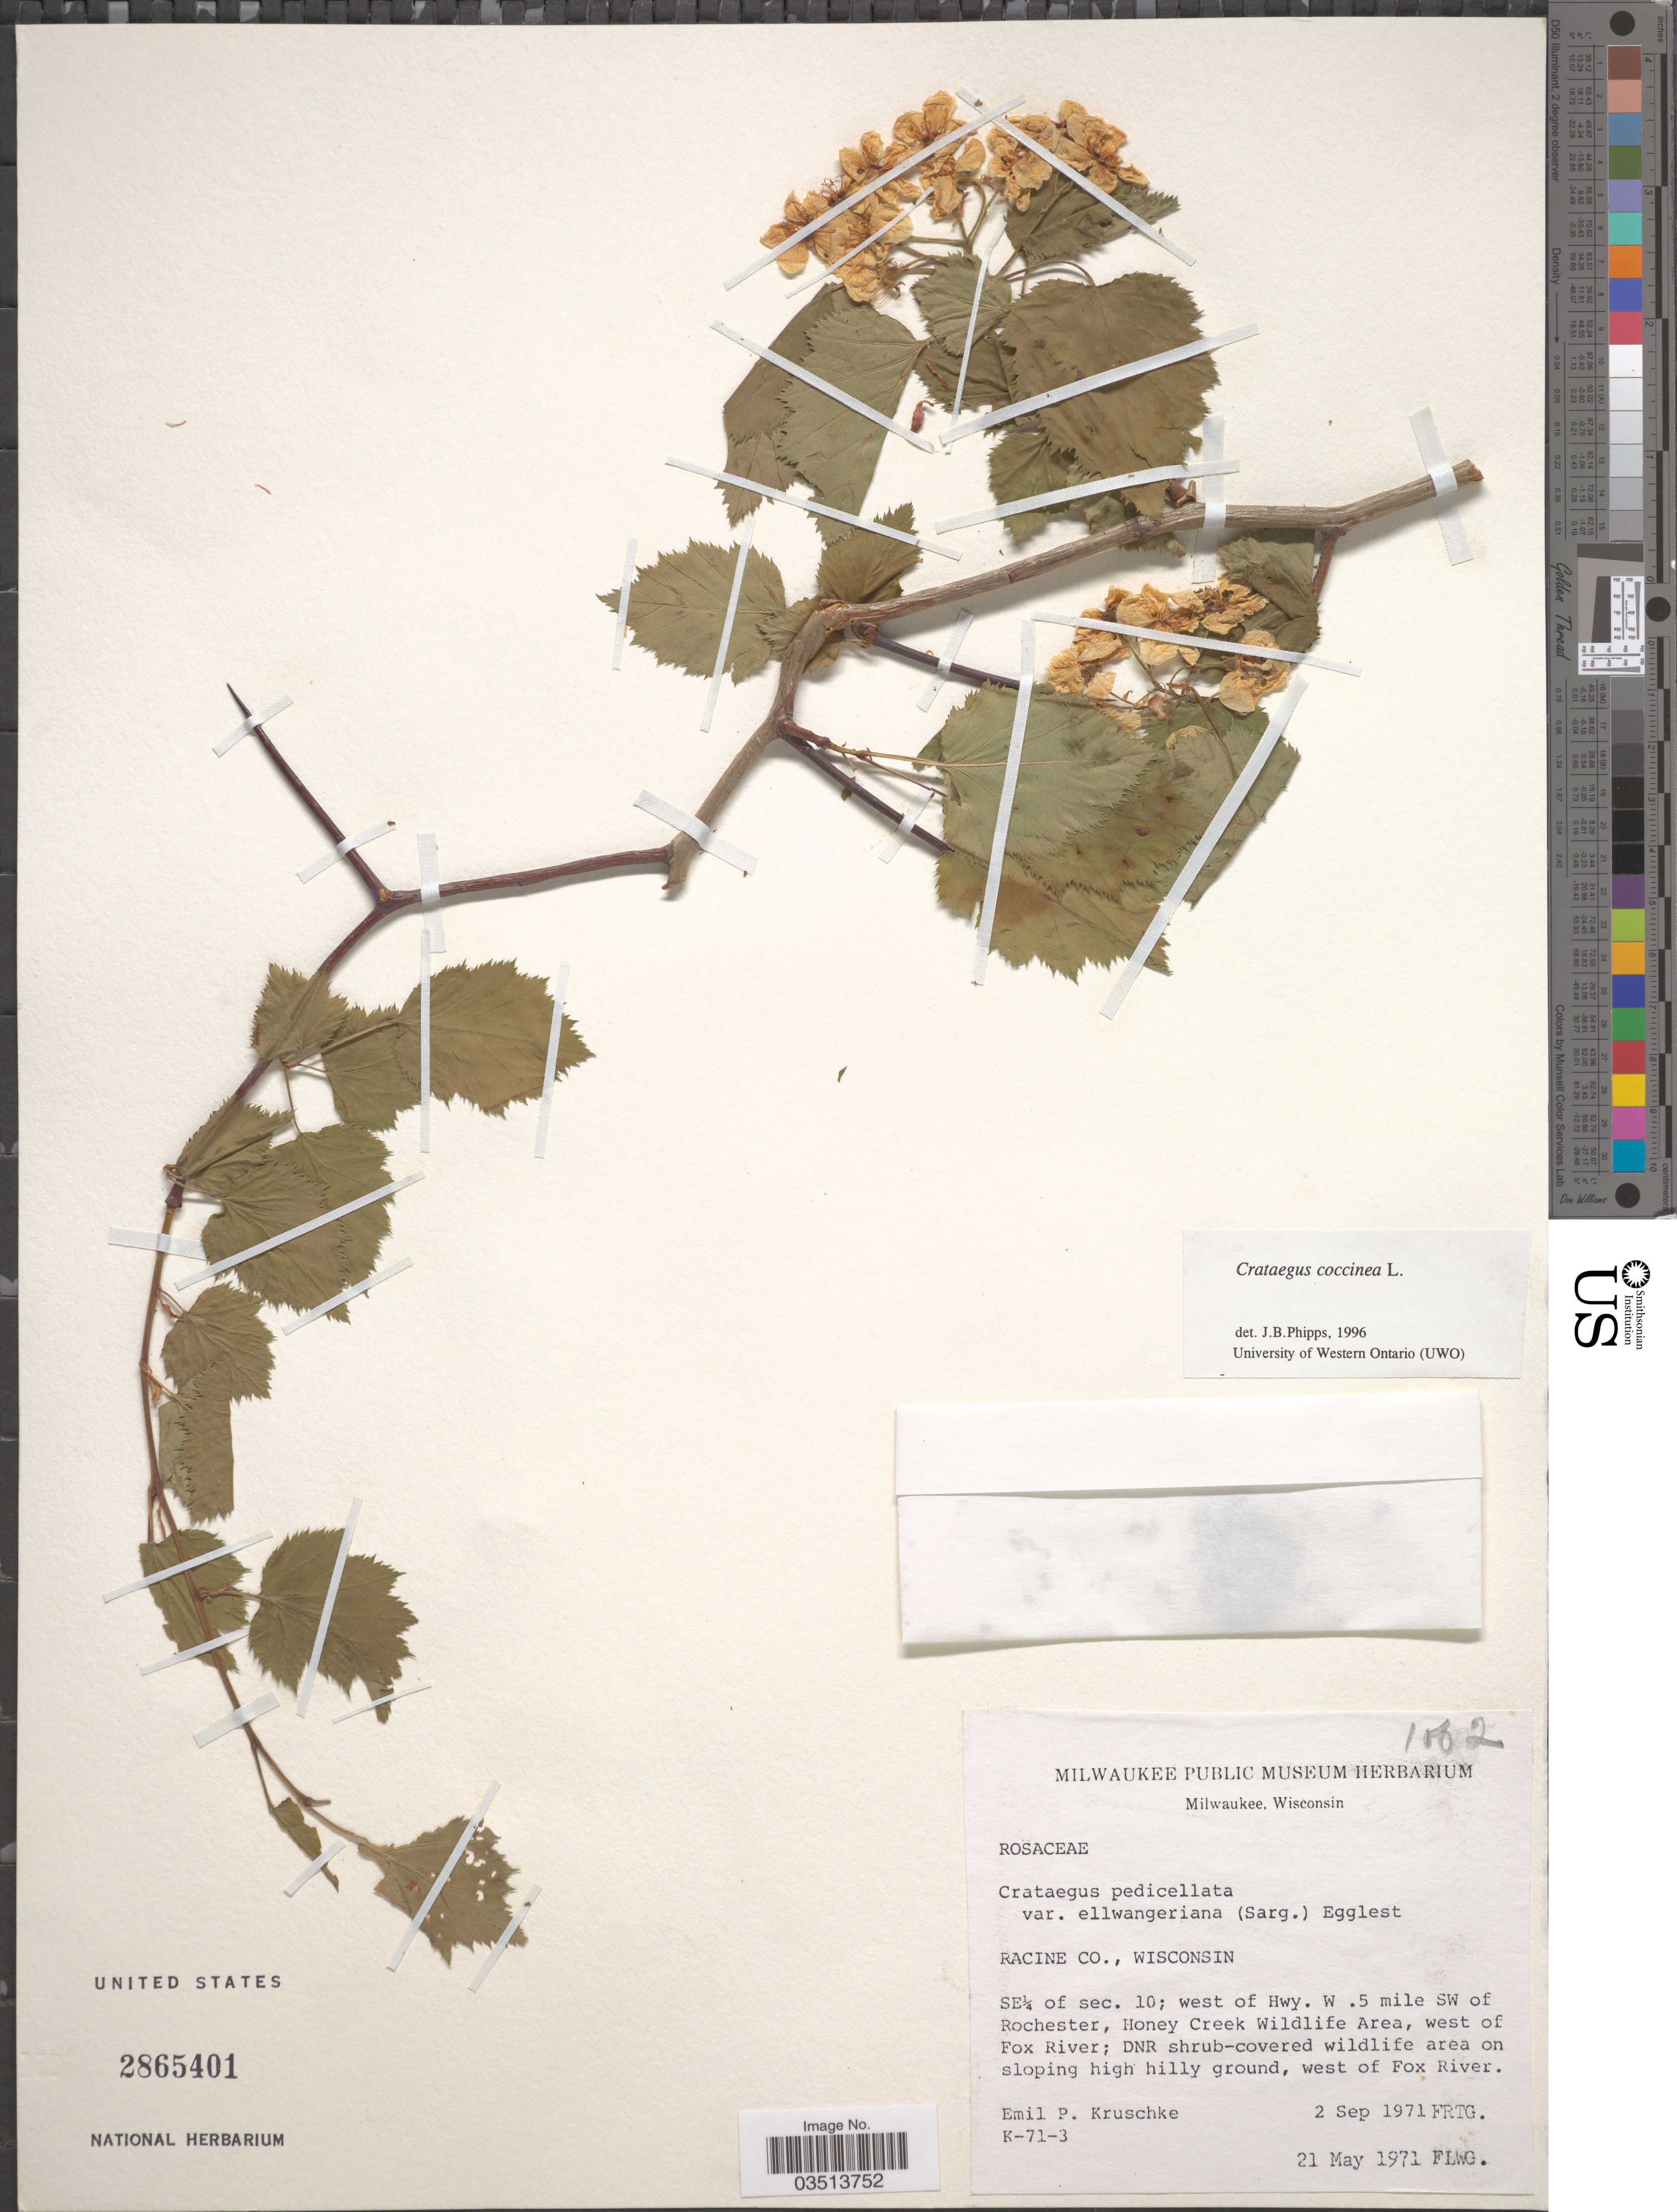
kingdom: Plantae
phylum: Tracheophyta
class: Magnoliopsida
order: Rosales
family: Rosaceae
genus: Crataegus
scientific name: Crataegus coccinea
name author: Ashe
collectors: E. Kruschke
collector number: K-71-3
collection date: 1971-05-21/1971-09-02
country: United States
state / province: Wisconsin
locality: Racine Co. SE¼ of sec. 10; west of Hwy. W .5 mile SW of Rochester, Honey Creek Wildlife Area, west of Fox River, west of Fox River.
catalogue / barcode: US 2865401